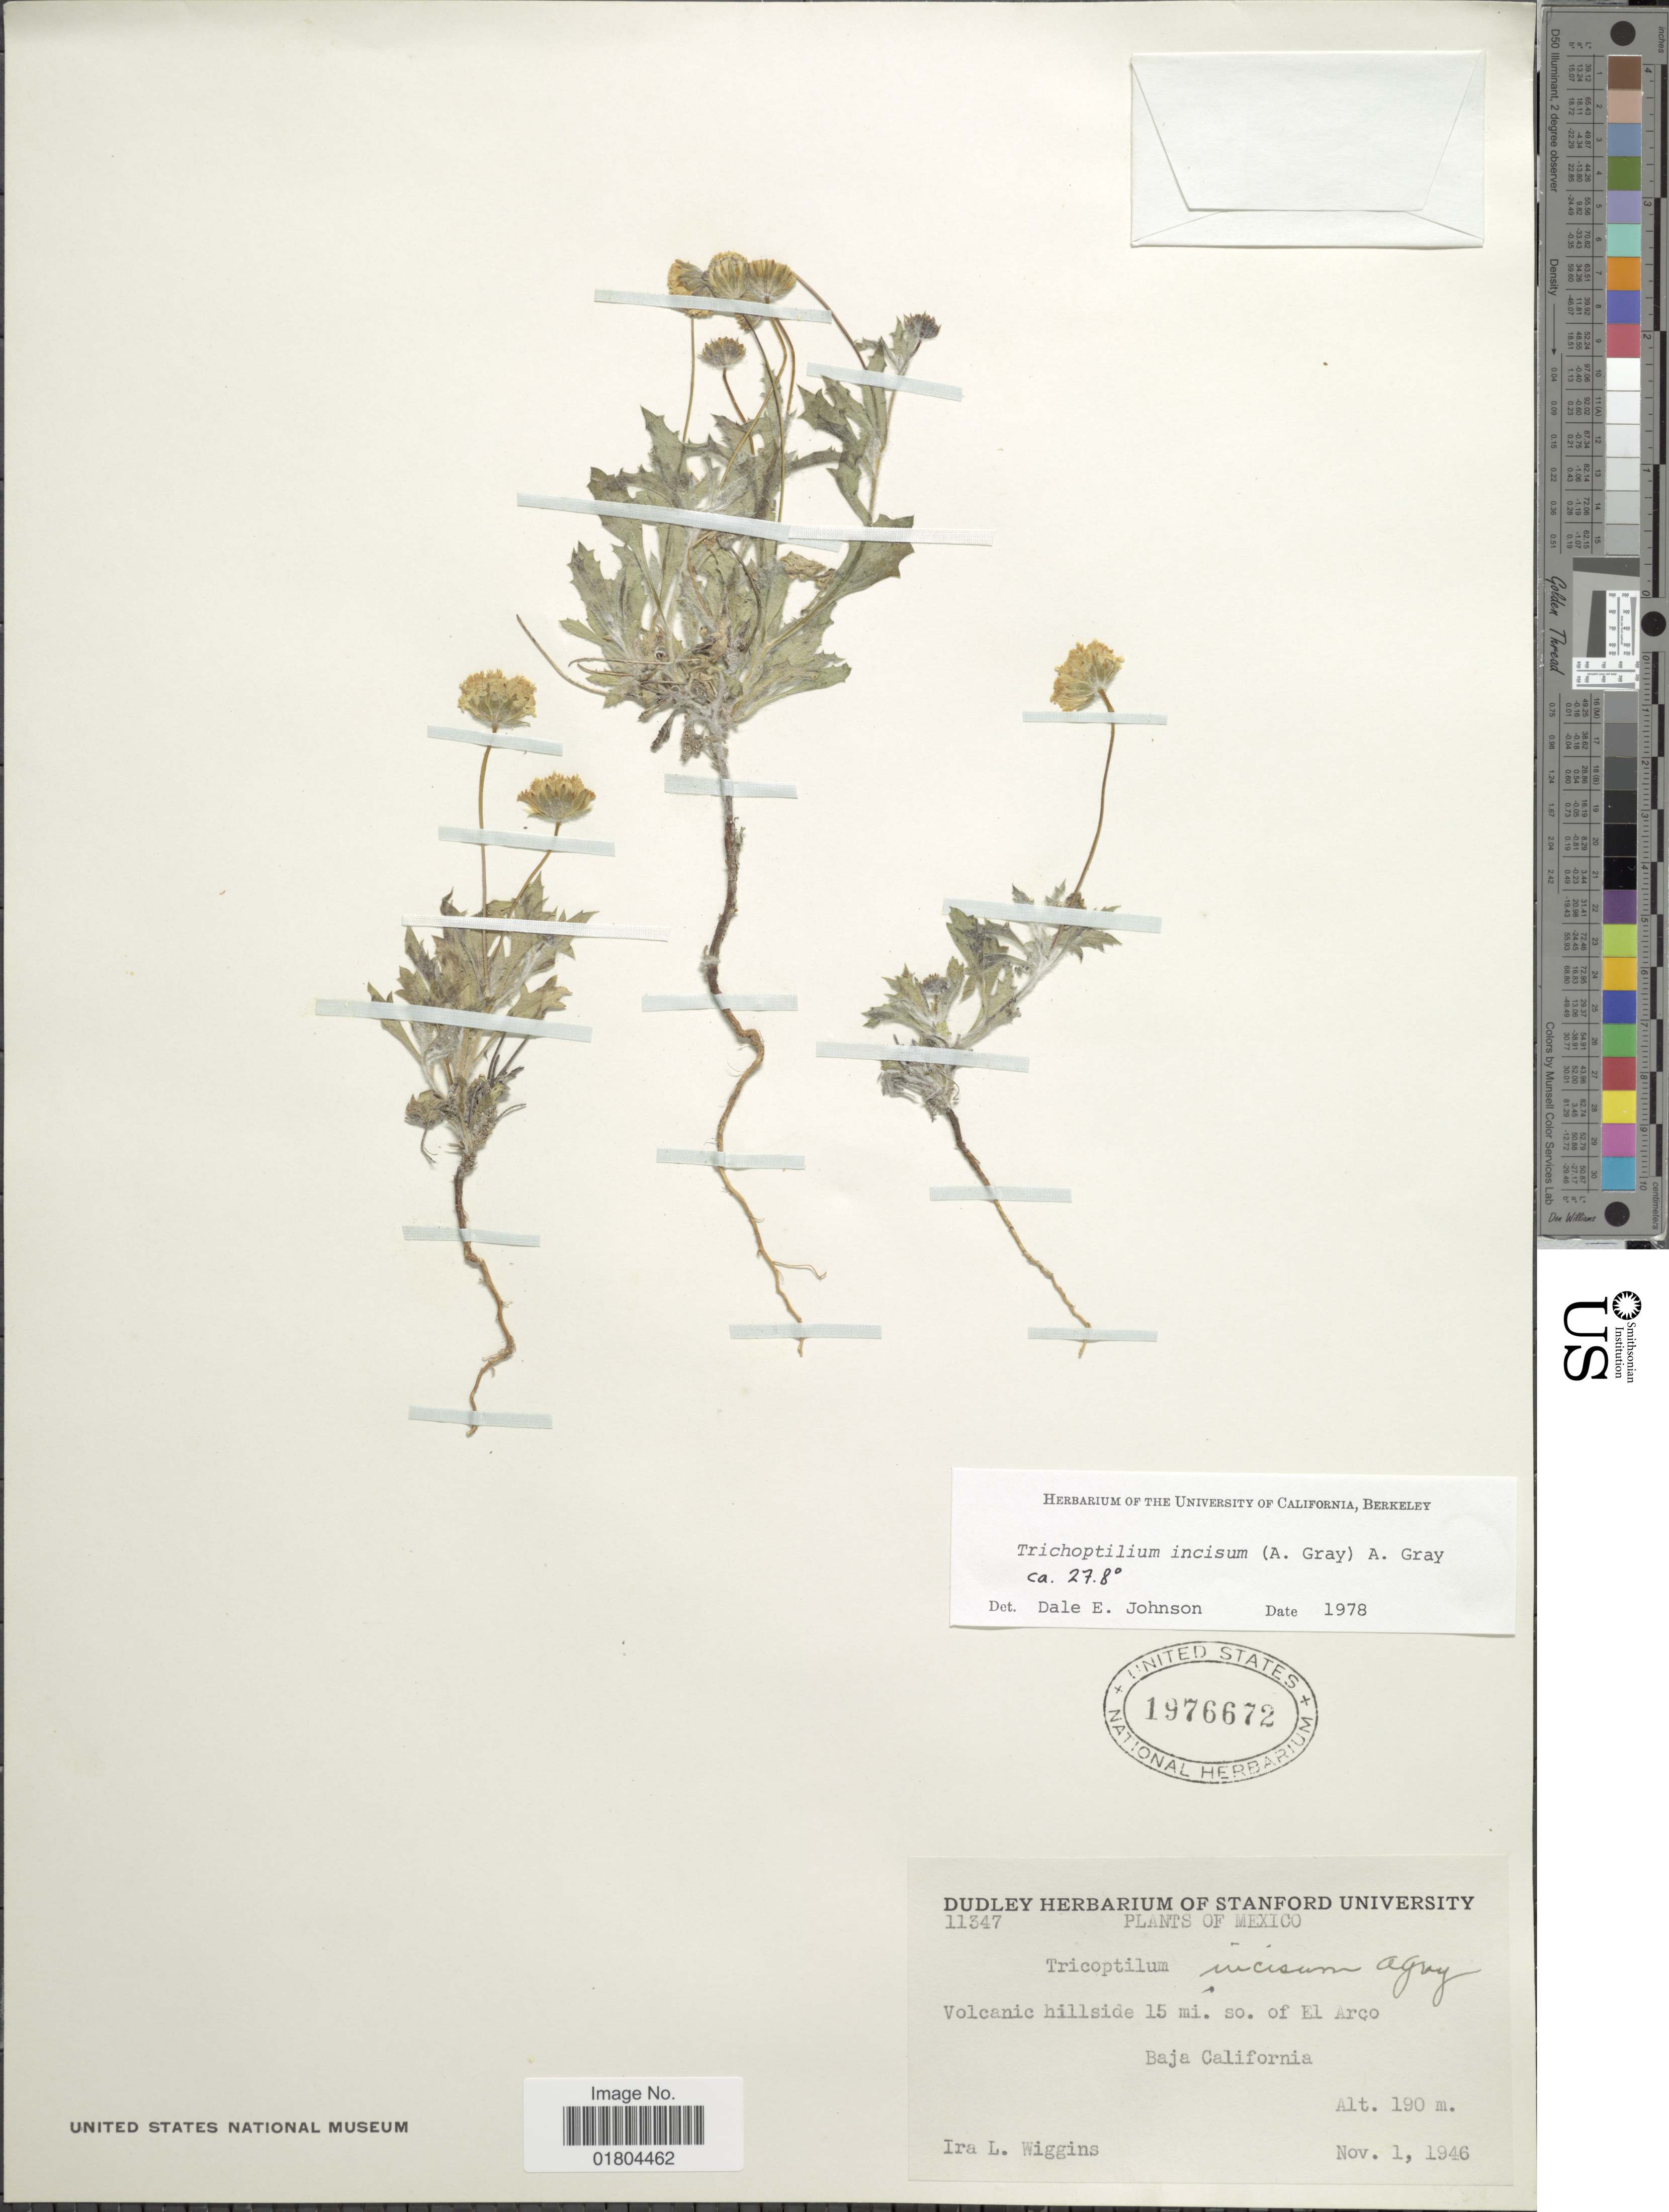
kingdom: Plantae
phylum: Tracheophyta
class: Magnoliopsida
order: Asterales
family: Asteraceae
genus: Trichoptilium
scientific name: Trichoptilium incisum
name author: (A. Gray) A. Gray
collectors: I. L. Wiggins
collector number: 11347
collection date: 1946-11-01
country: Mexico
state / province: Baja California Sur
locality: Volcanic hillside 15 mi. so of El Arco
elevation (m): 190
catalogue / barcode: US 1976672